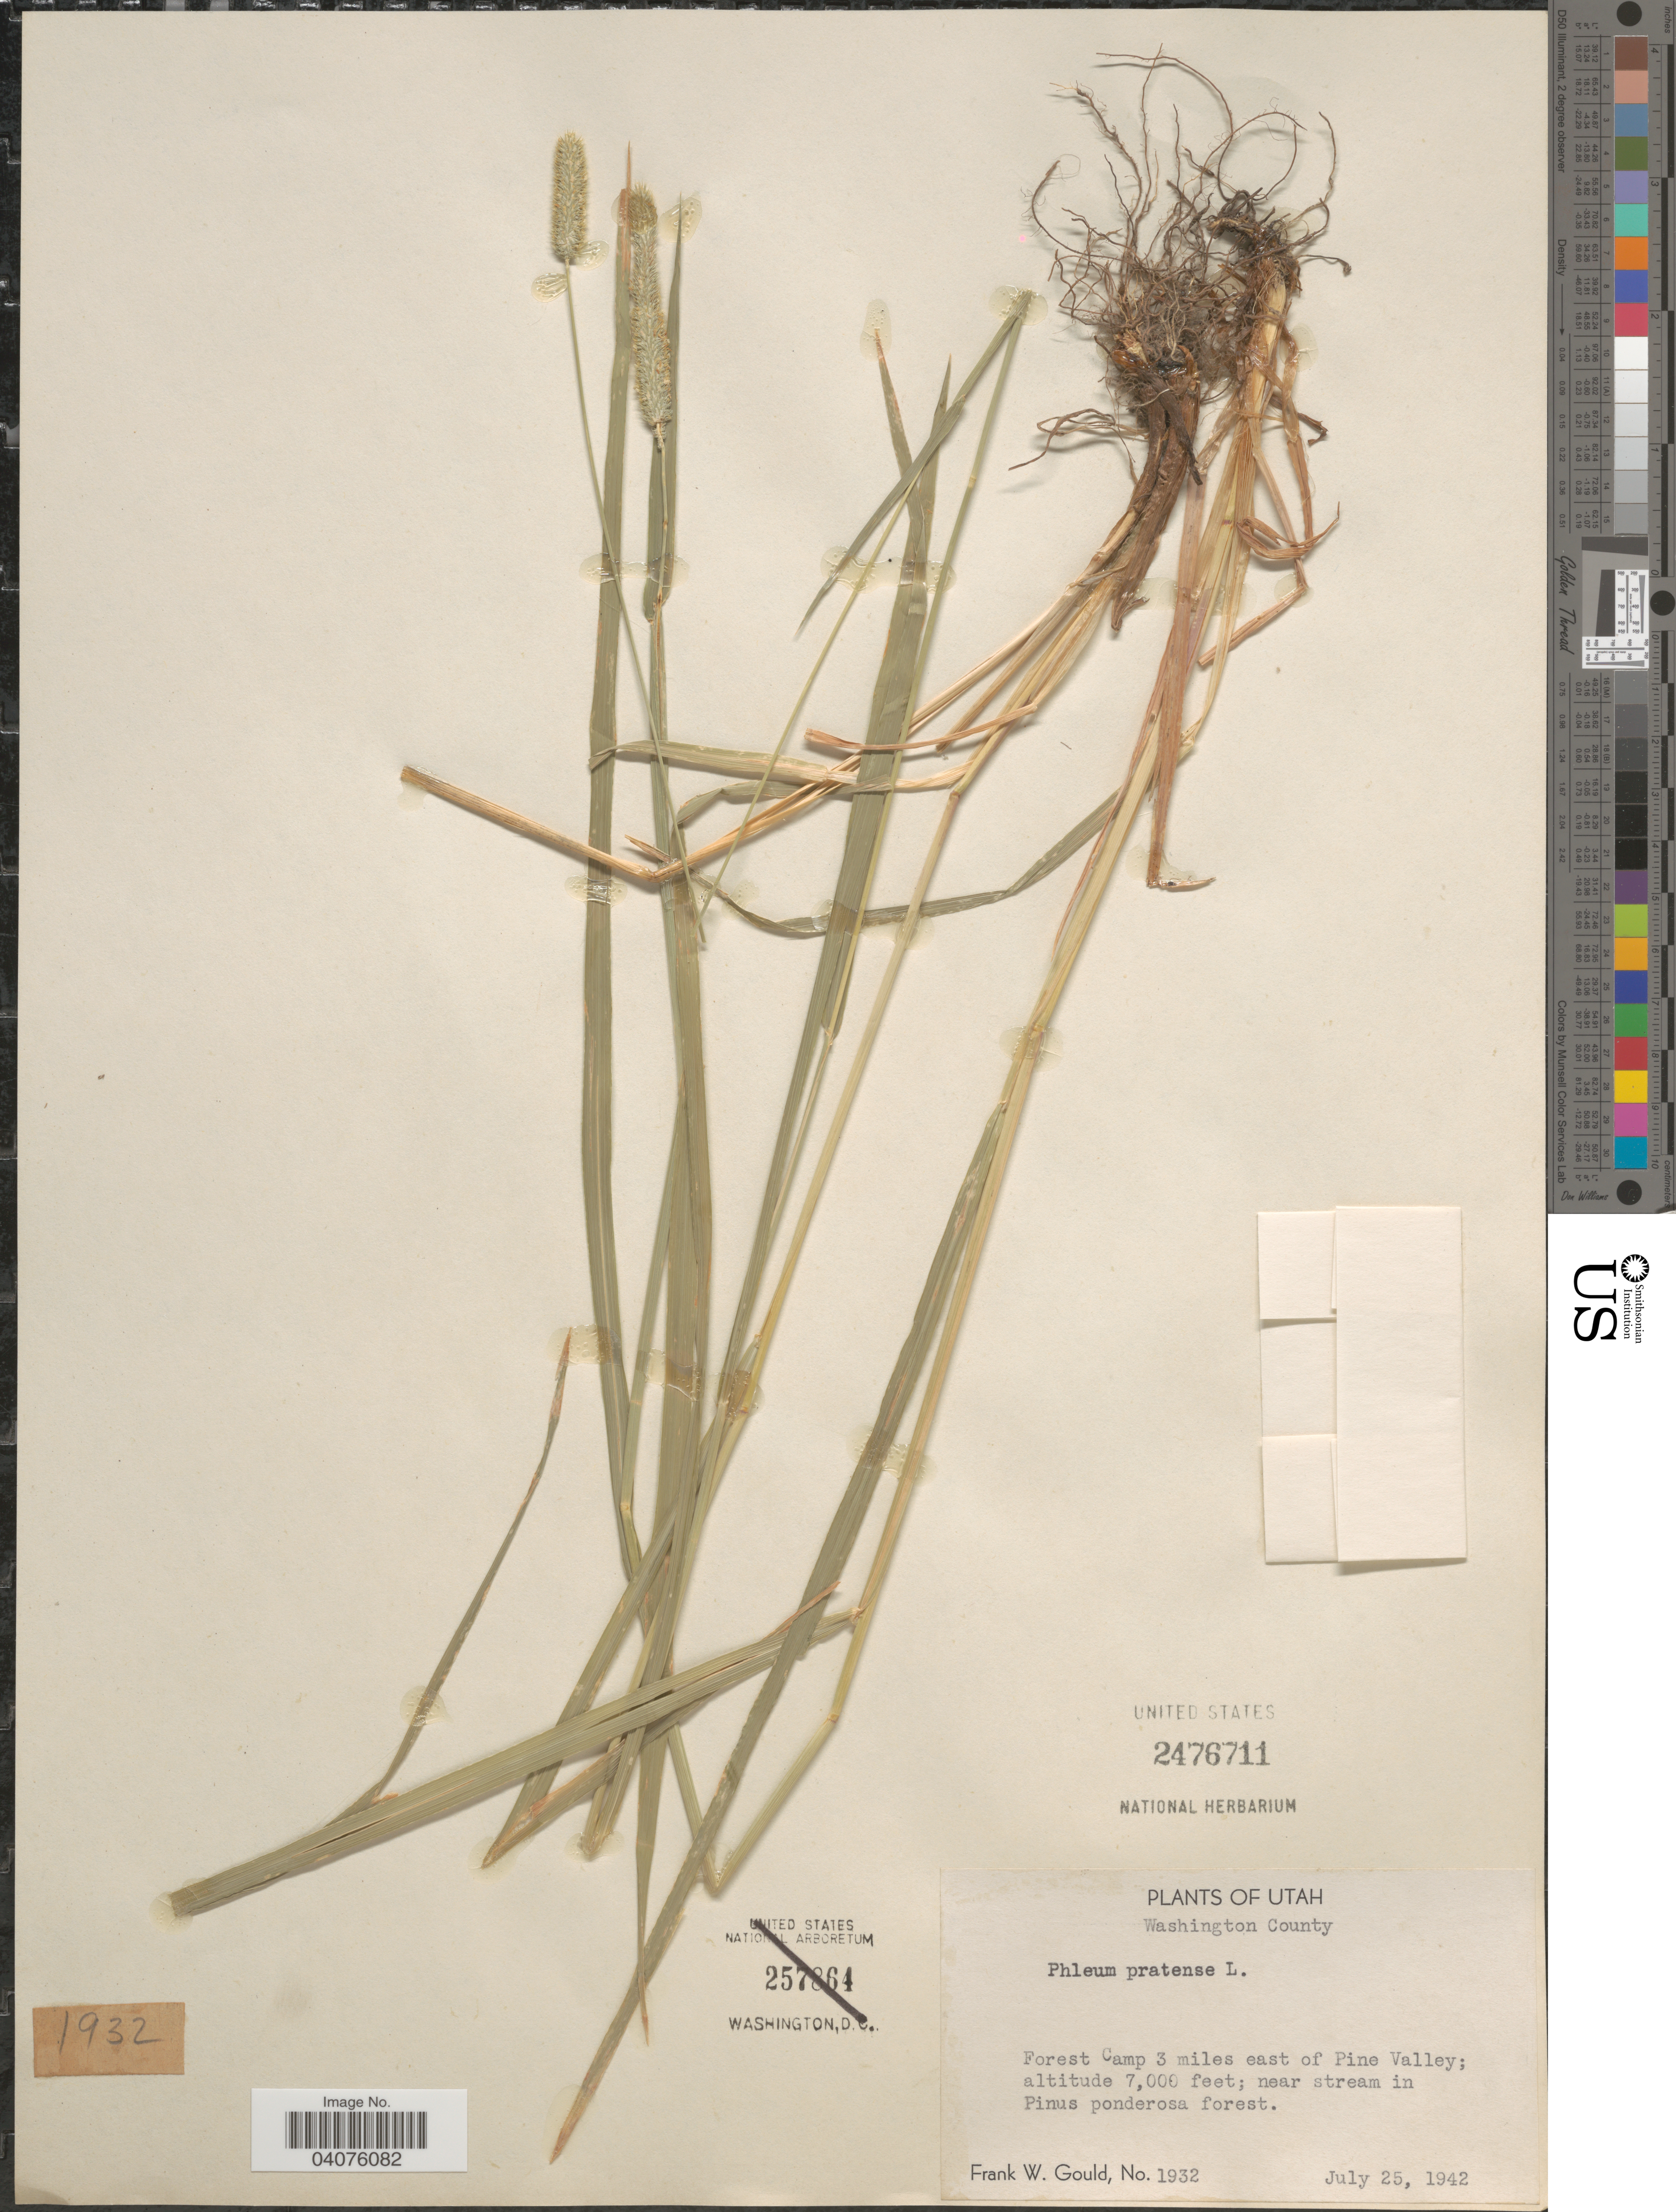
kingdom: Plantae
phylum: Tracheophyta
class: Liliopsida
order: Poales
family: Poaceae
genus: Phleum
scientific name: Phleum pratense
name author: L.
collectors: F. W. Gould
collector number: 1932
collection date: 1942-07-25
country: United States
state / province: Utah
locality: Washington County. Forest Camp 3 miles east of Pine Valley.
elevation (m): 2134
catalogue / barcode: US 2476711